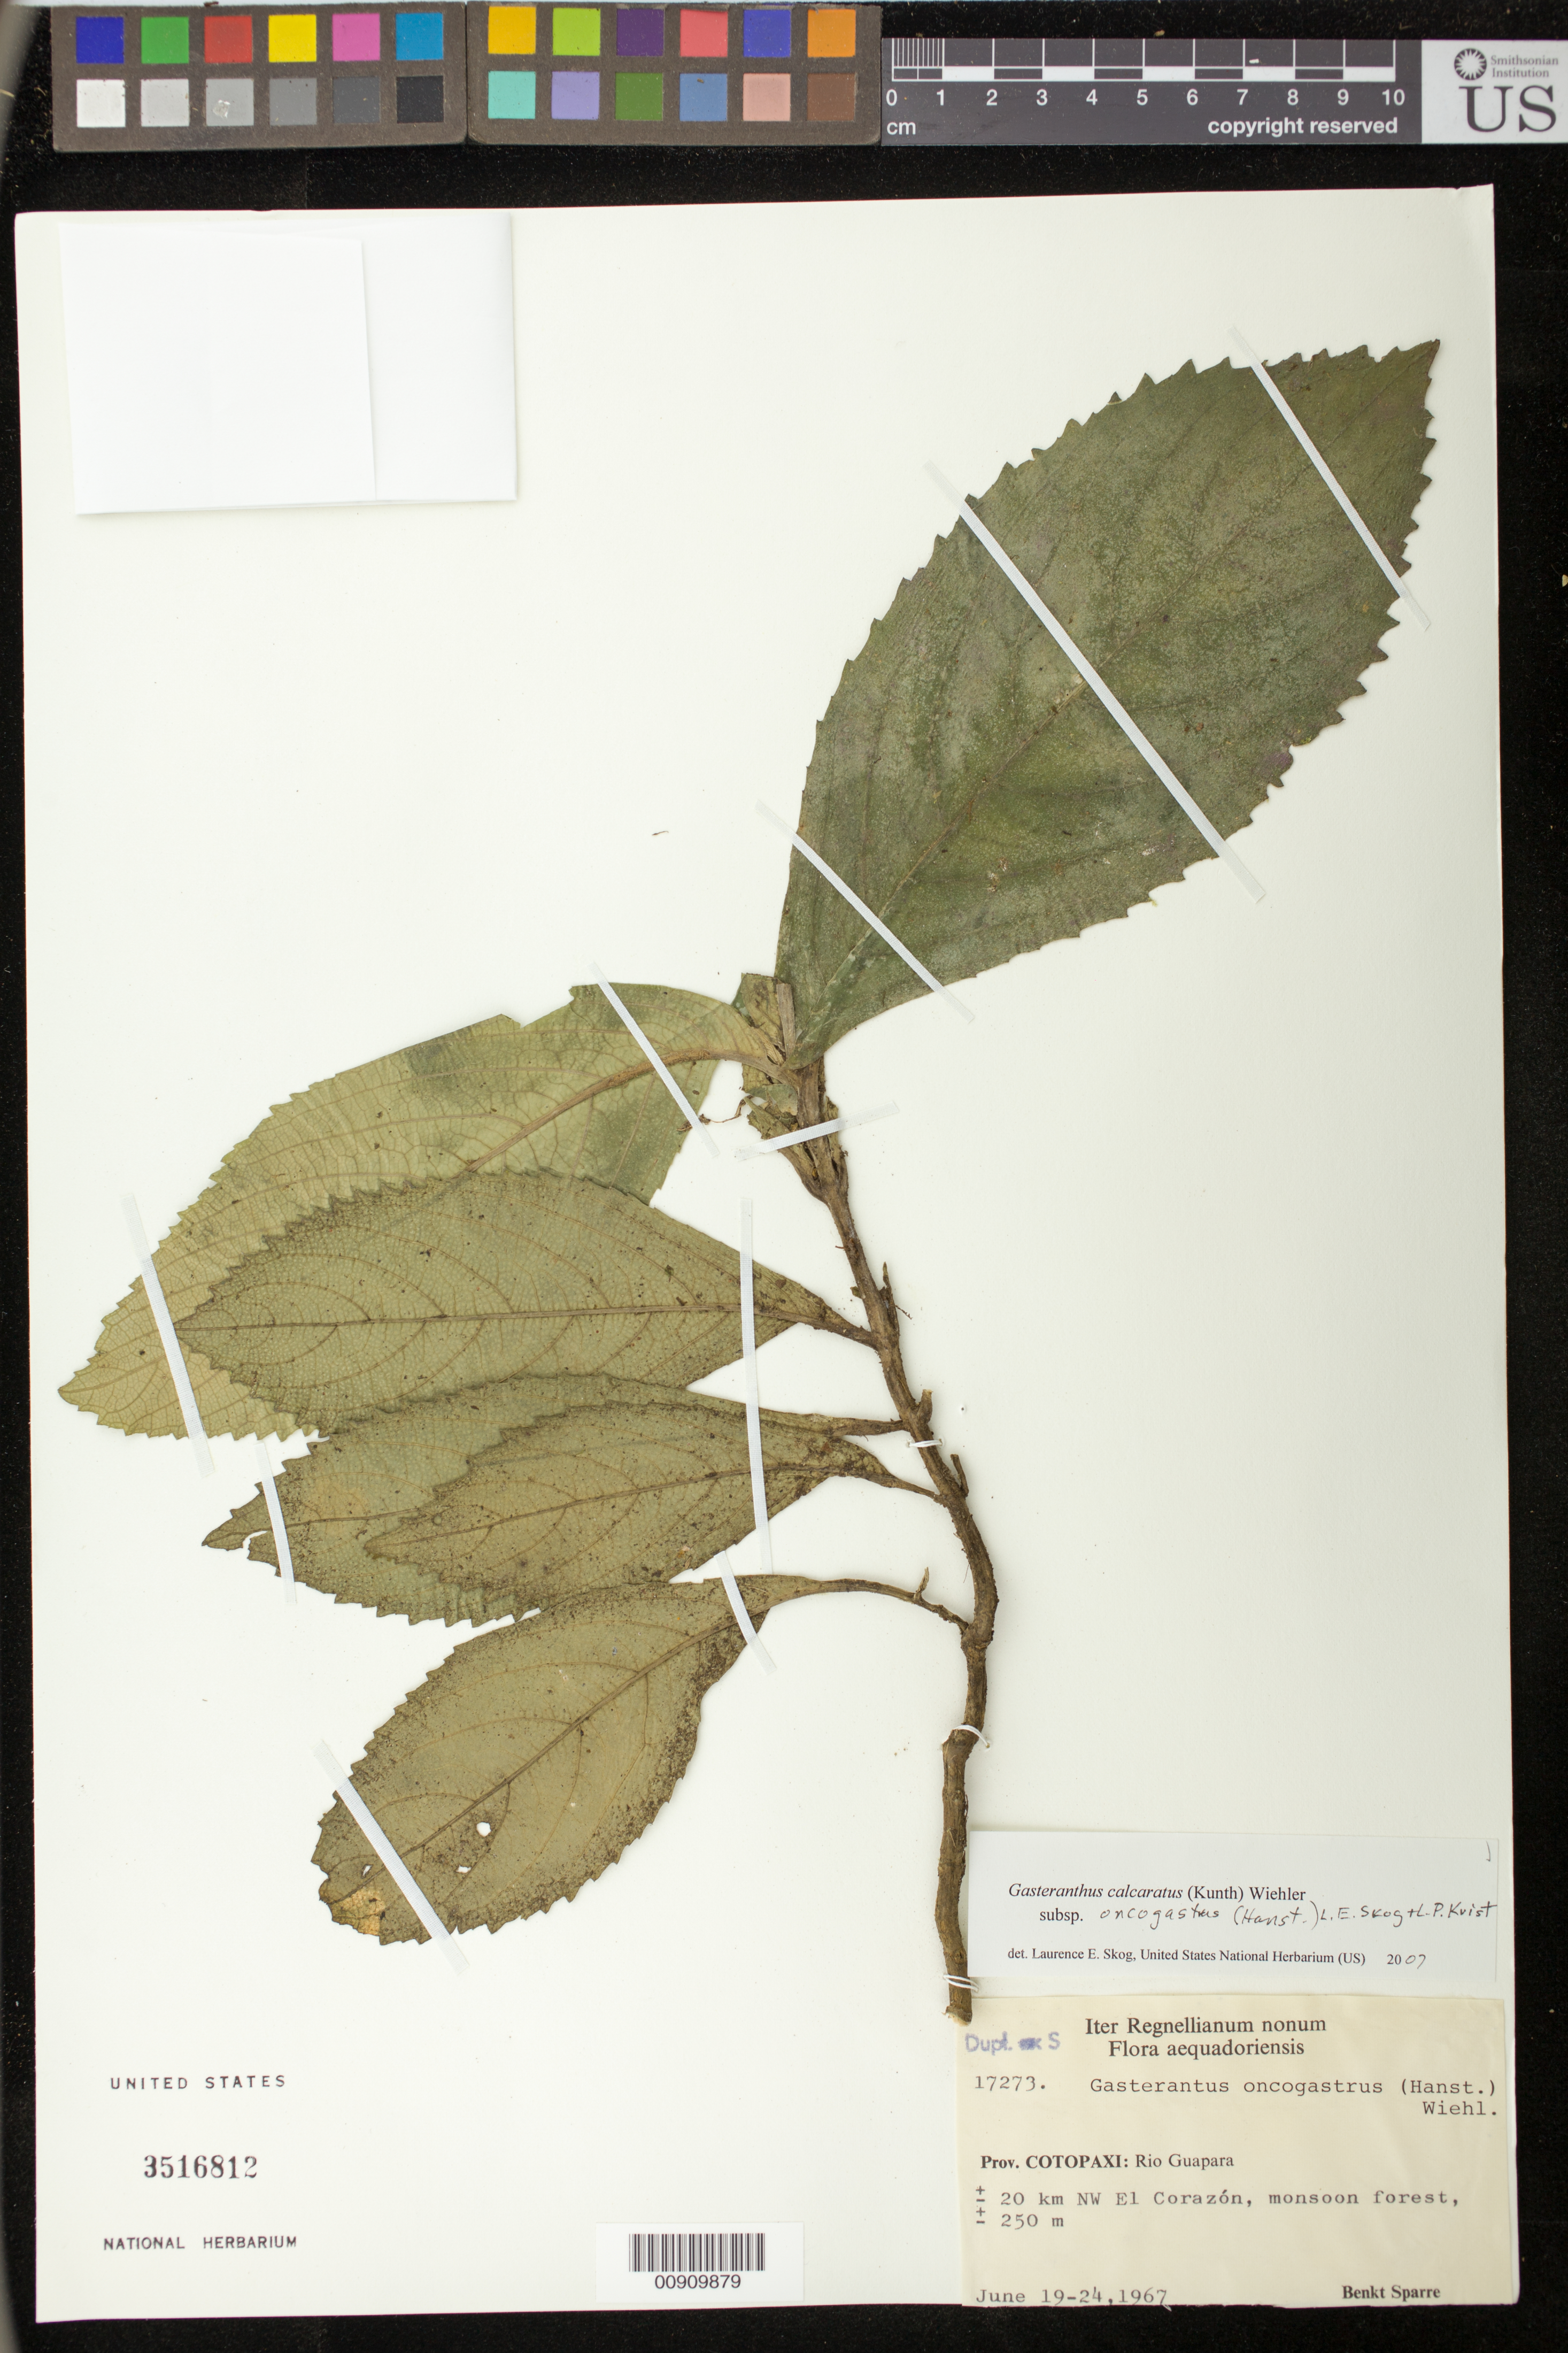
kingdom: Plantae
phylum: Tracheophyta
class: Magnoliopsida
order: Lamiales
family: Gesneriaceae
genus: Sinningia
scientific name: Sinningia incarnata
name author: (Aubl.) D.L. Denham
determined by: Skog, Laurence E.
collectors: B. Sparre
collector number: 17273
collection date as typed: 19-24 Jun 1967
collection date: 1967-06-19/1967-06-24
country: Ecuador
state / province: Cotopaxi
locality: Prov. Cotopaxi: Rio Guapara ± 20 km NW El Corazón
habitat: Monsoon forest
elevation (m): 250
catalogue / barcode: US 3516812